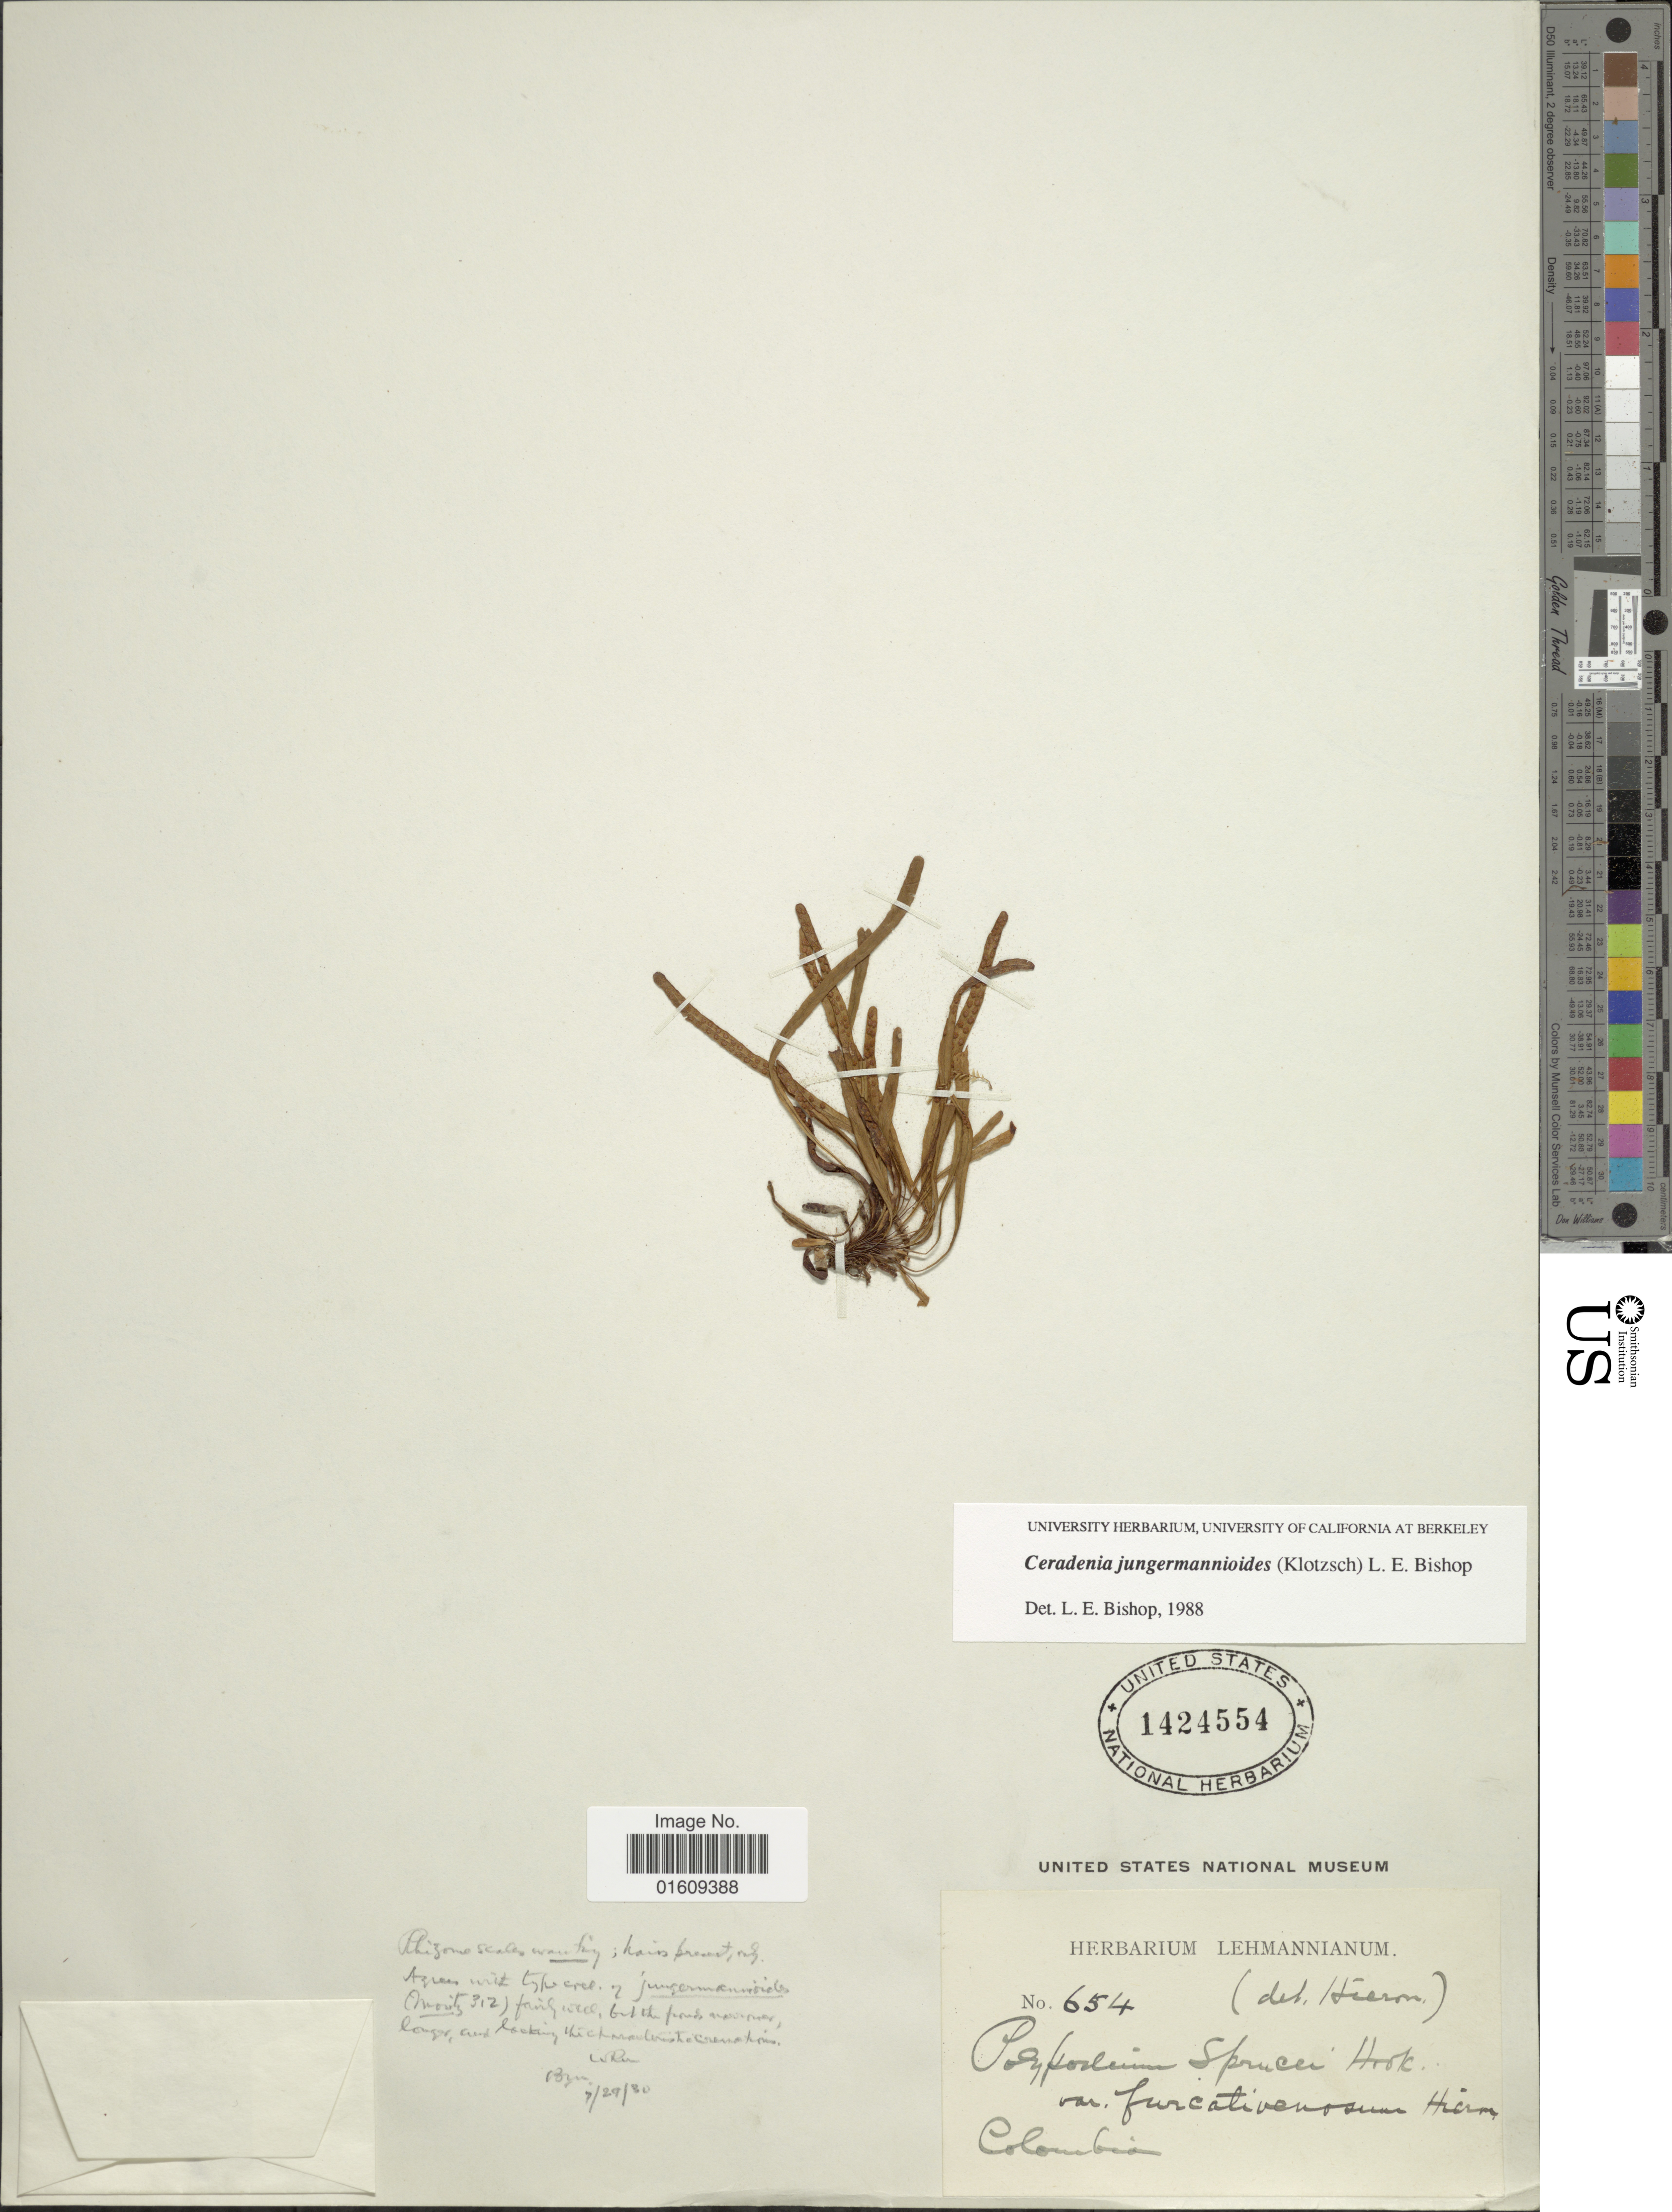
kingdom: Plantae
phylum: Tracheophyta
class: Polypodiopsida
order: Polypodiales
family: Polypodiaceae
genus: Ceradenia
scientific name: Ceradenia jungermannioides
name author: (Klotzsch) L.E. Bishop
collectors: ex herb. Lehmannianum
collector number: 654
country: Colombia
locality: Colombia.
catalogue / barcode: US 1424554